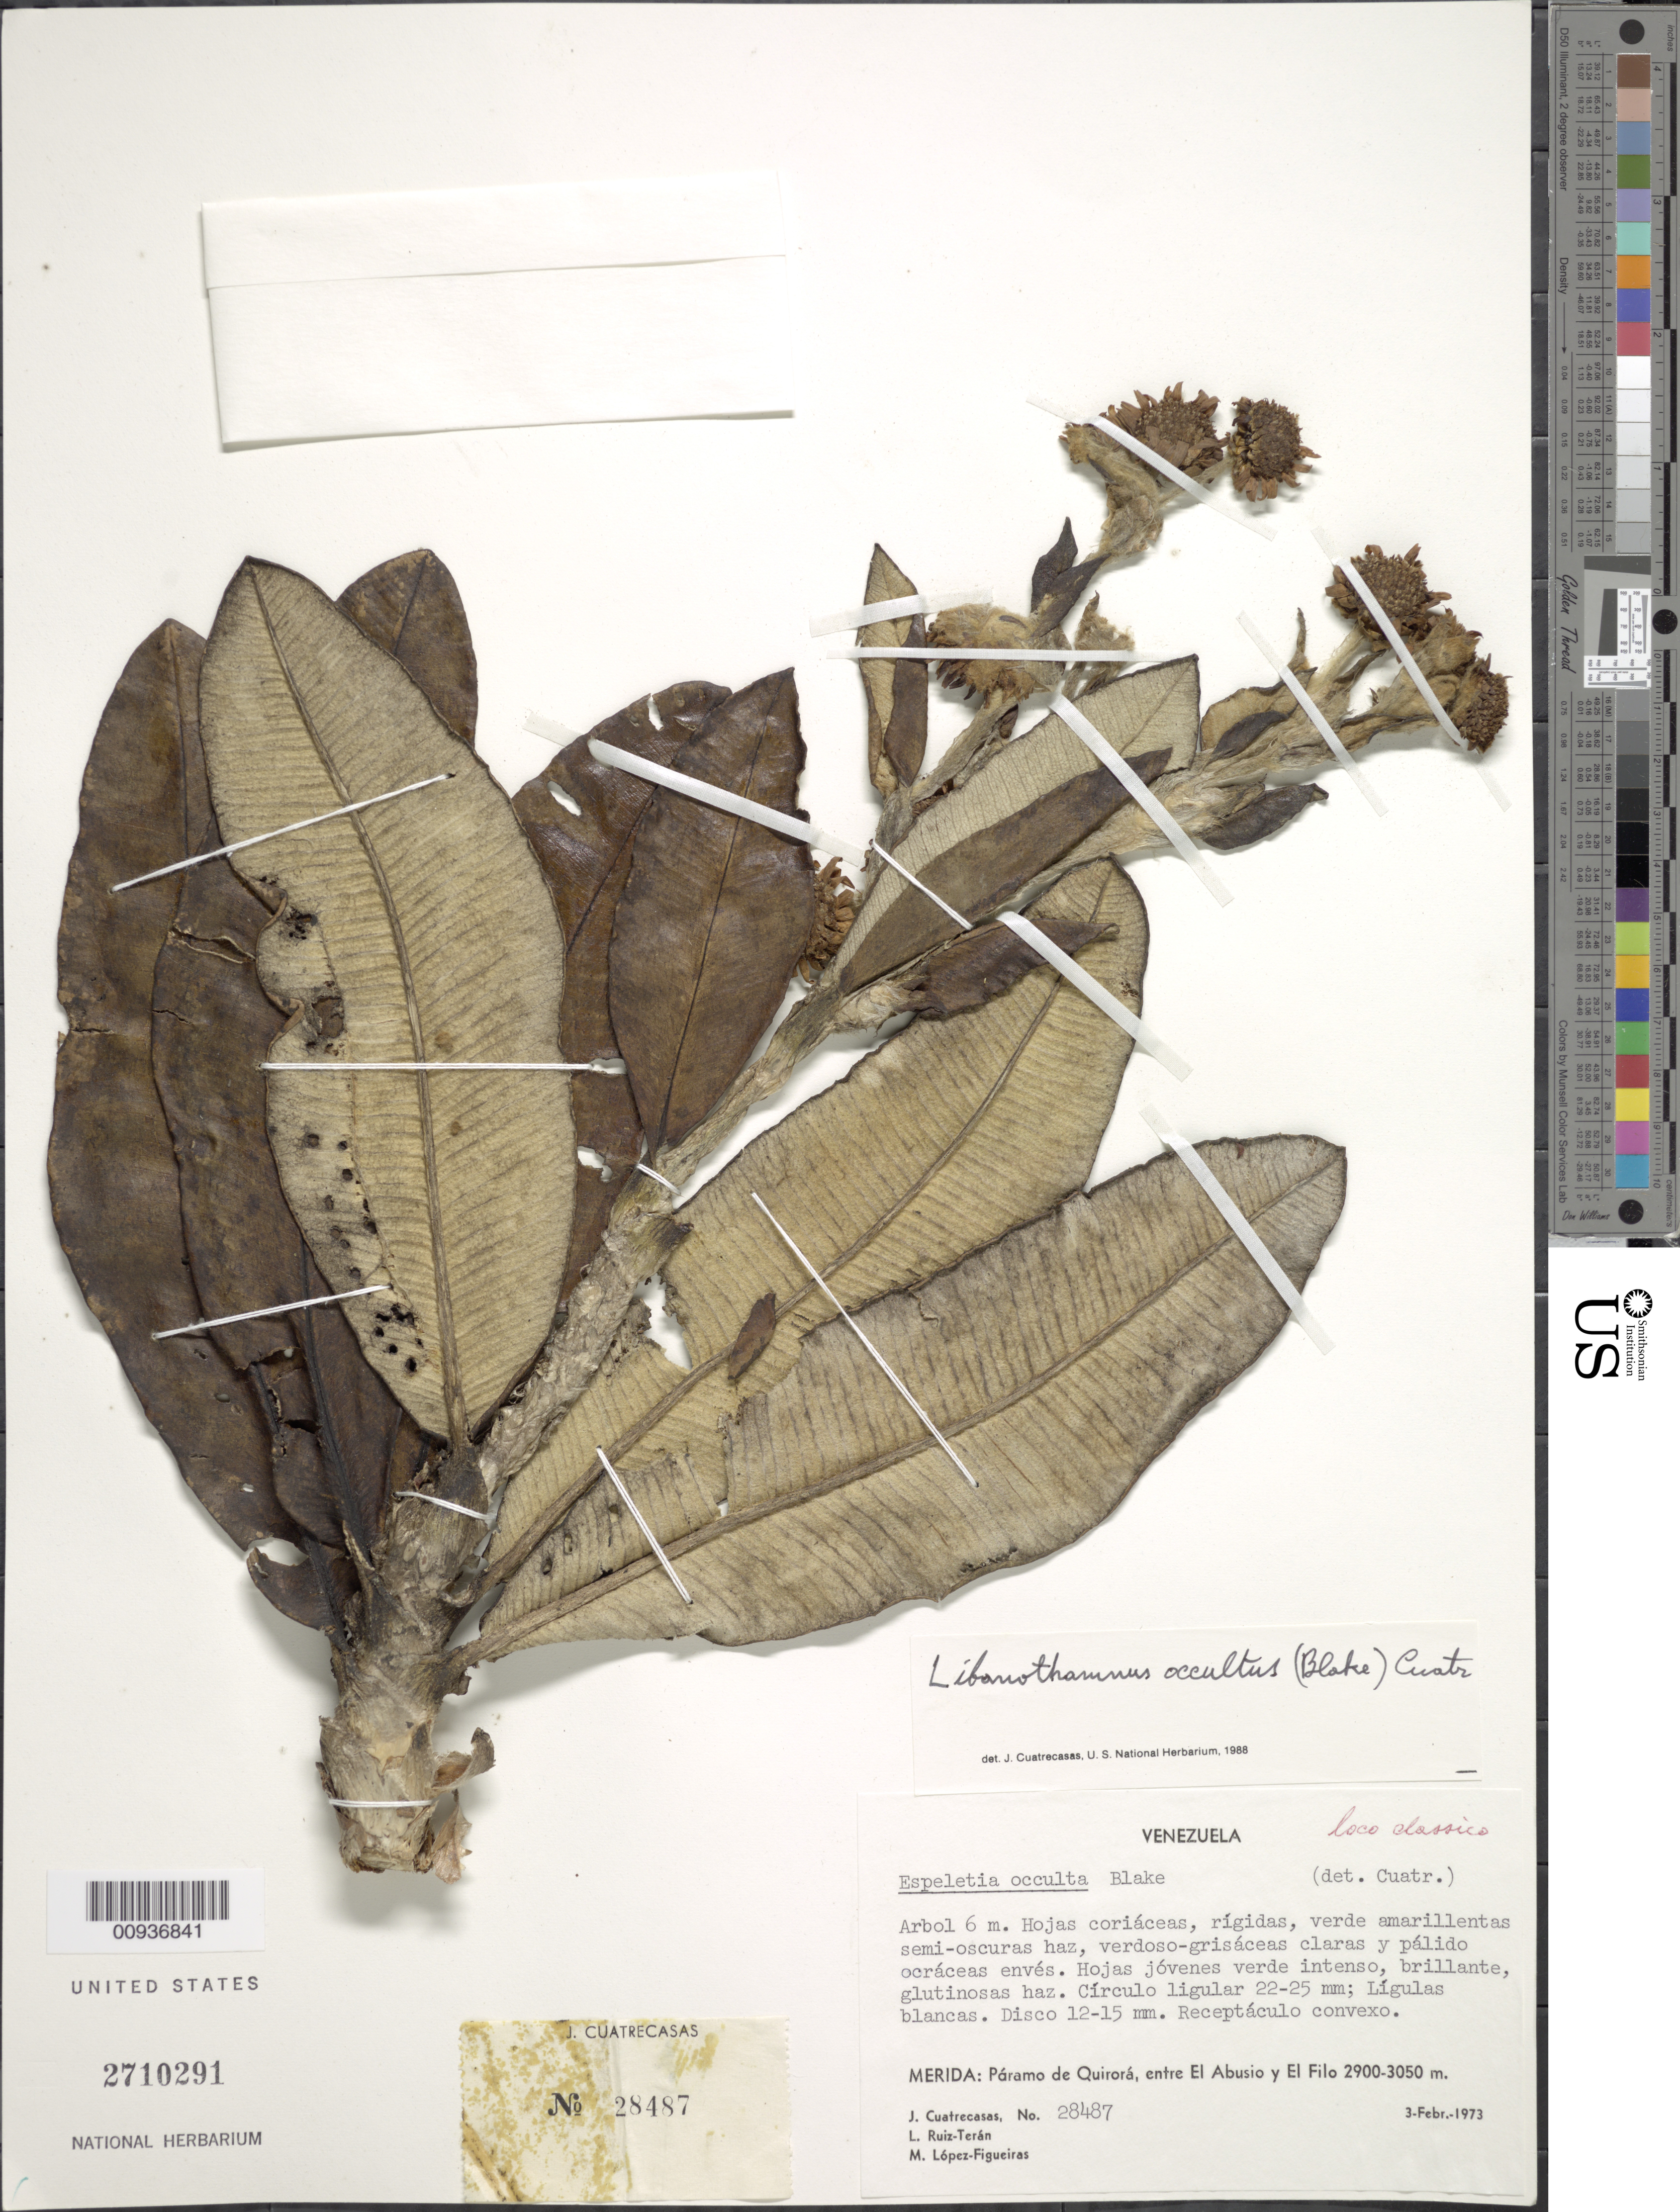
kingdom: Plantae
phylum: Tracheophyta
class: Magnoliopsida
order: Asterales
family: Asteraceae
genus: Libanothamnus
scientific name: Libanothamnus occultus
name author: (S.F. Blake) Cuatrec.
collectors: J. Cuatrecasas, L. E. Ruíz-Terán & M. López Figueiras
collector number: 28487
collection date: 1973-02-03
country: Venezuela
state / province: Mérida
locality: Paramo de Quirora, entre El Abusio y El Filo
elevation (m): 2900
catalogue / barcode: US 2710291